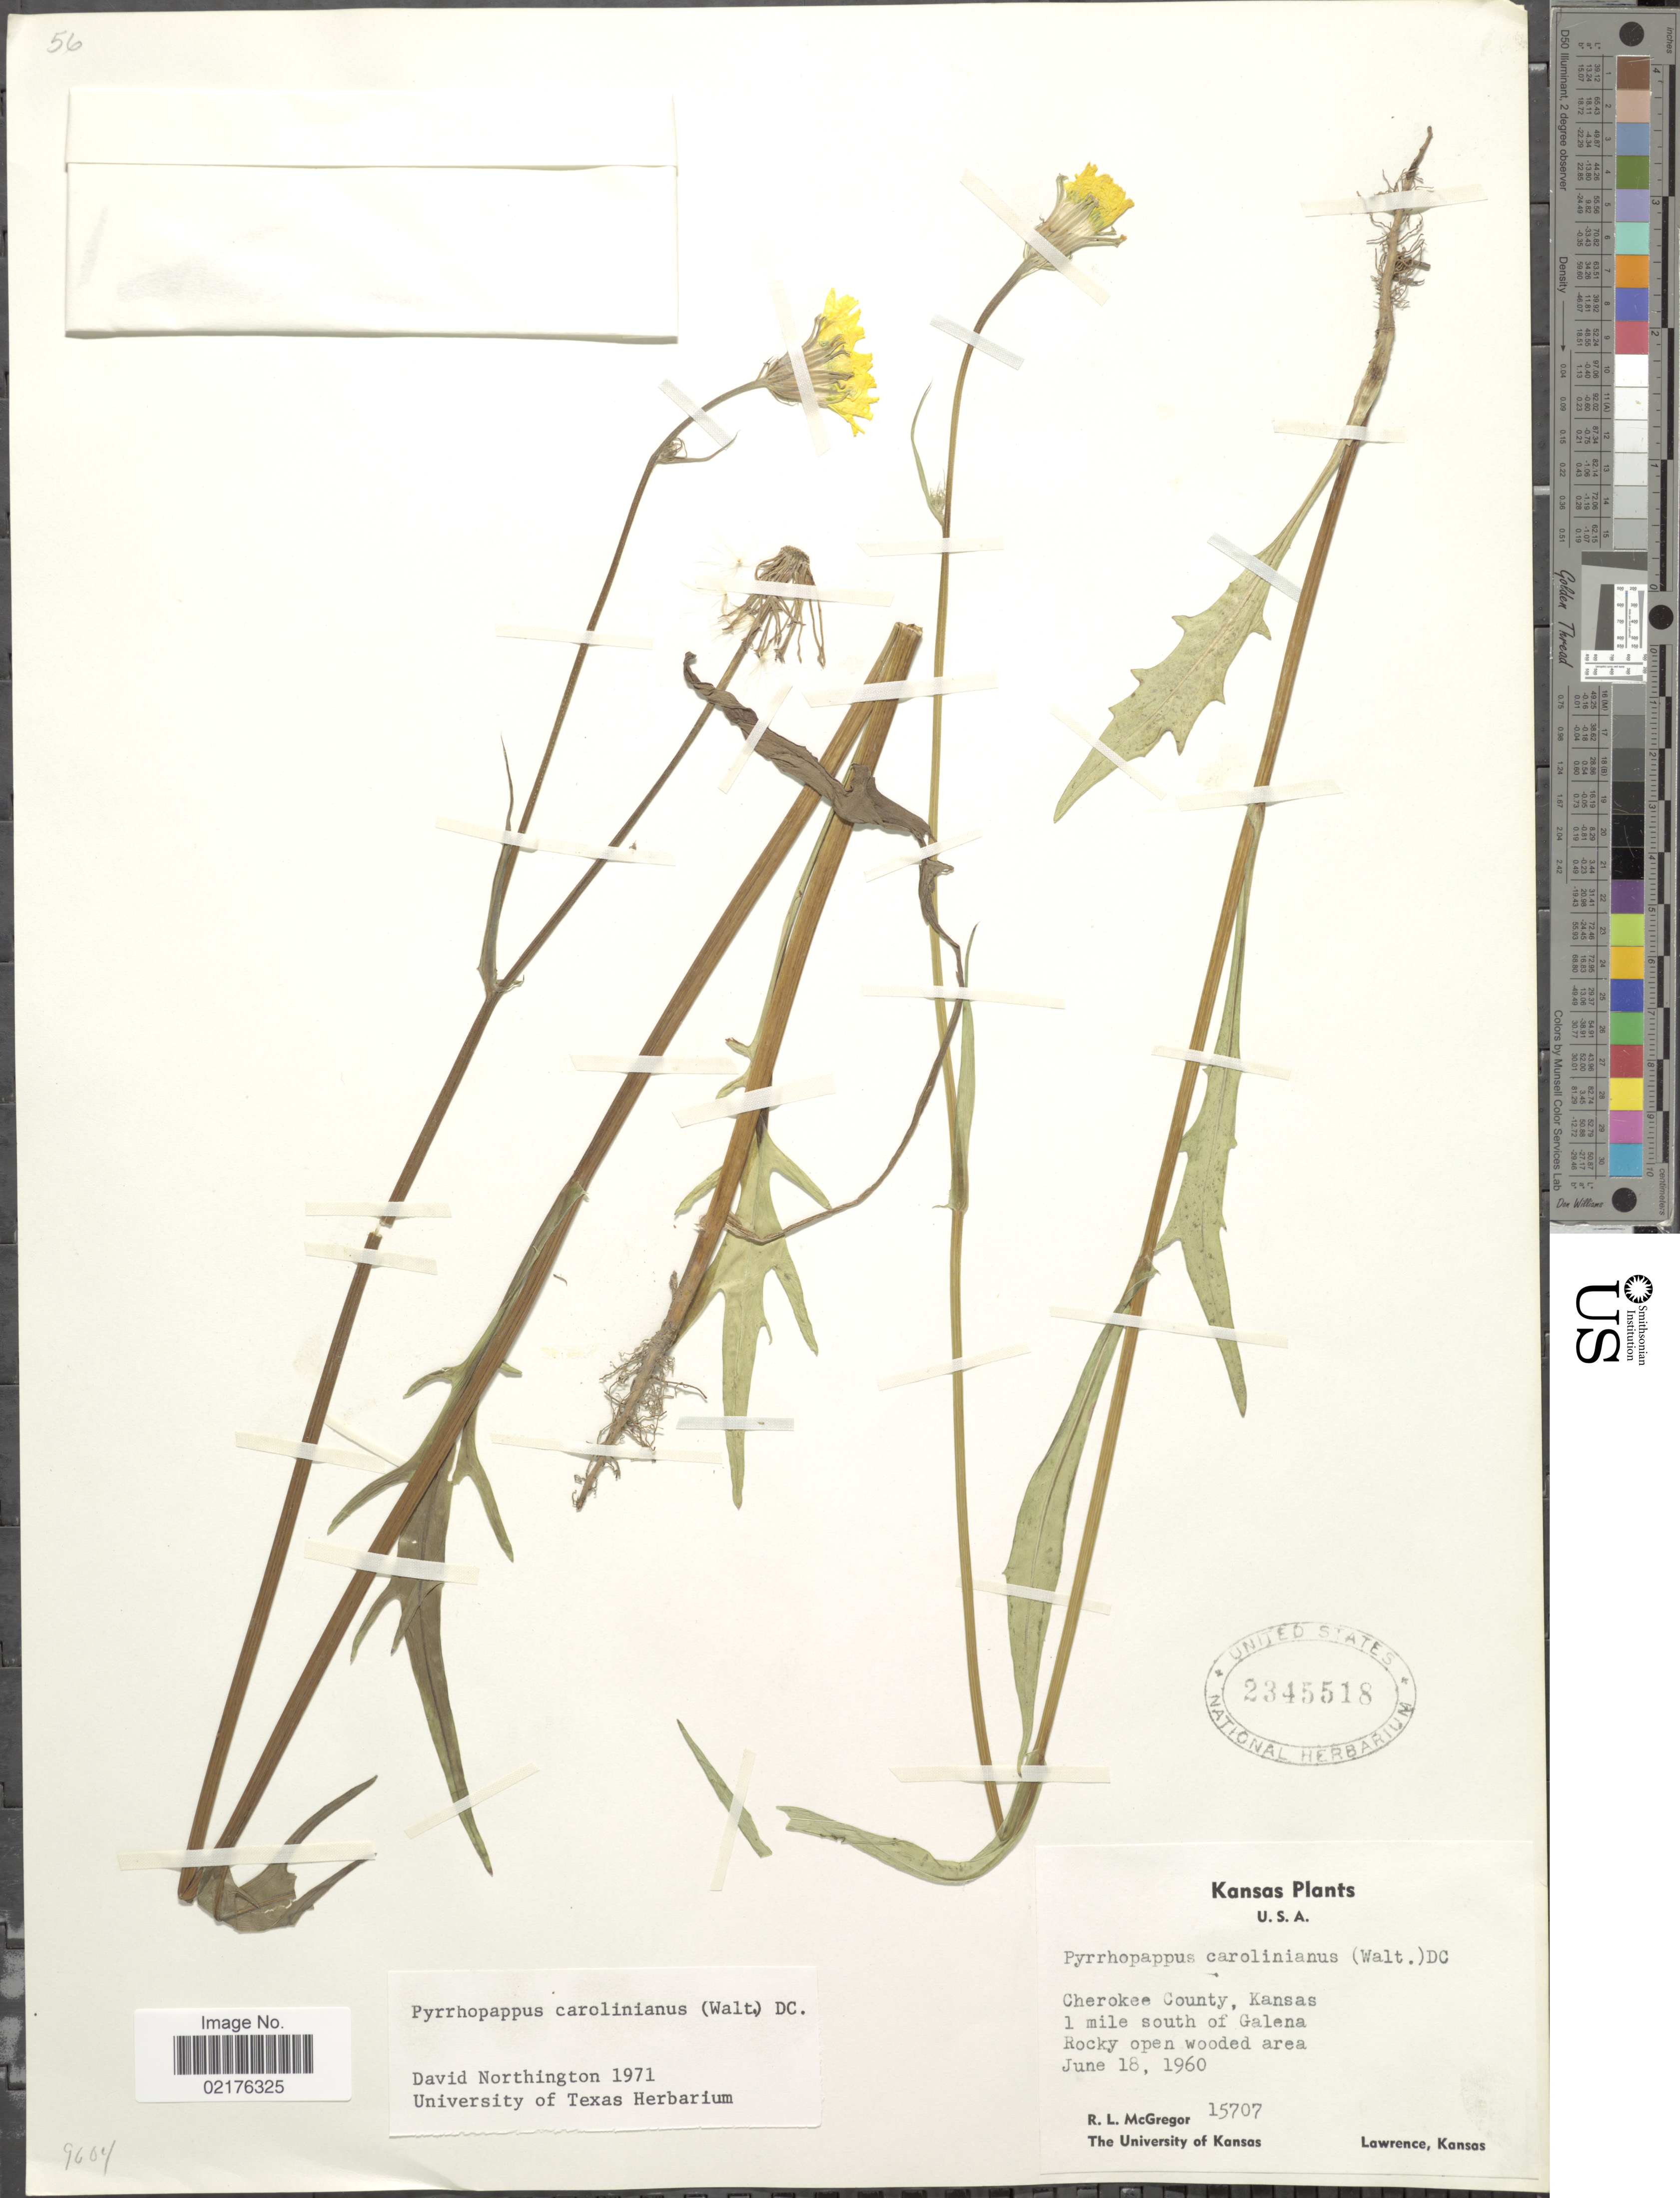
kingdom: Plantae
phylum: Tracheophyta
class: Magnoliopsida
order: Asterales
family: Asteraceae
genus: Pyrrhopappus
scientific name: Pyrrhopappus carolinianus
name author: (Walter) DC.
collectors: R. McGregor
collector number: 15707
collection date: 1960-06-18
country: United States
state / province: Kansas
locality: Cherokee County, Kansas, 1 mile south of Galena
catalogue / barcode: US 2345518